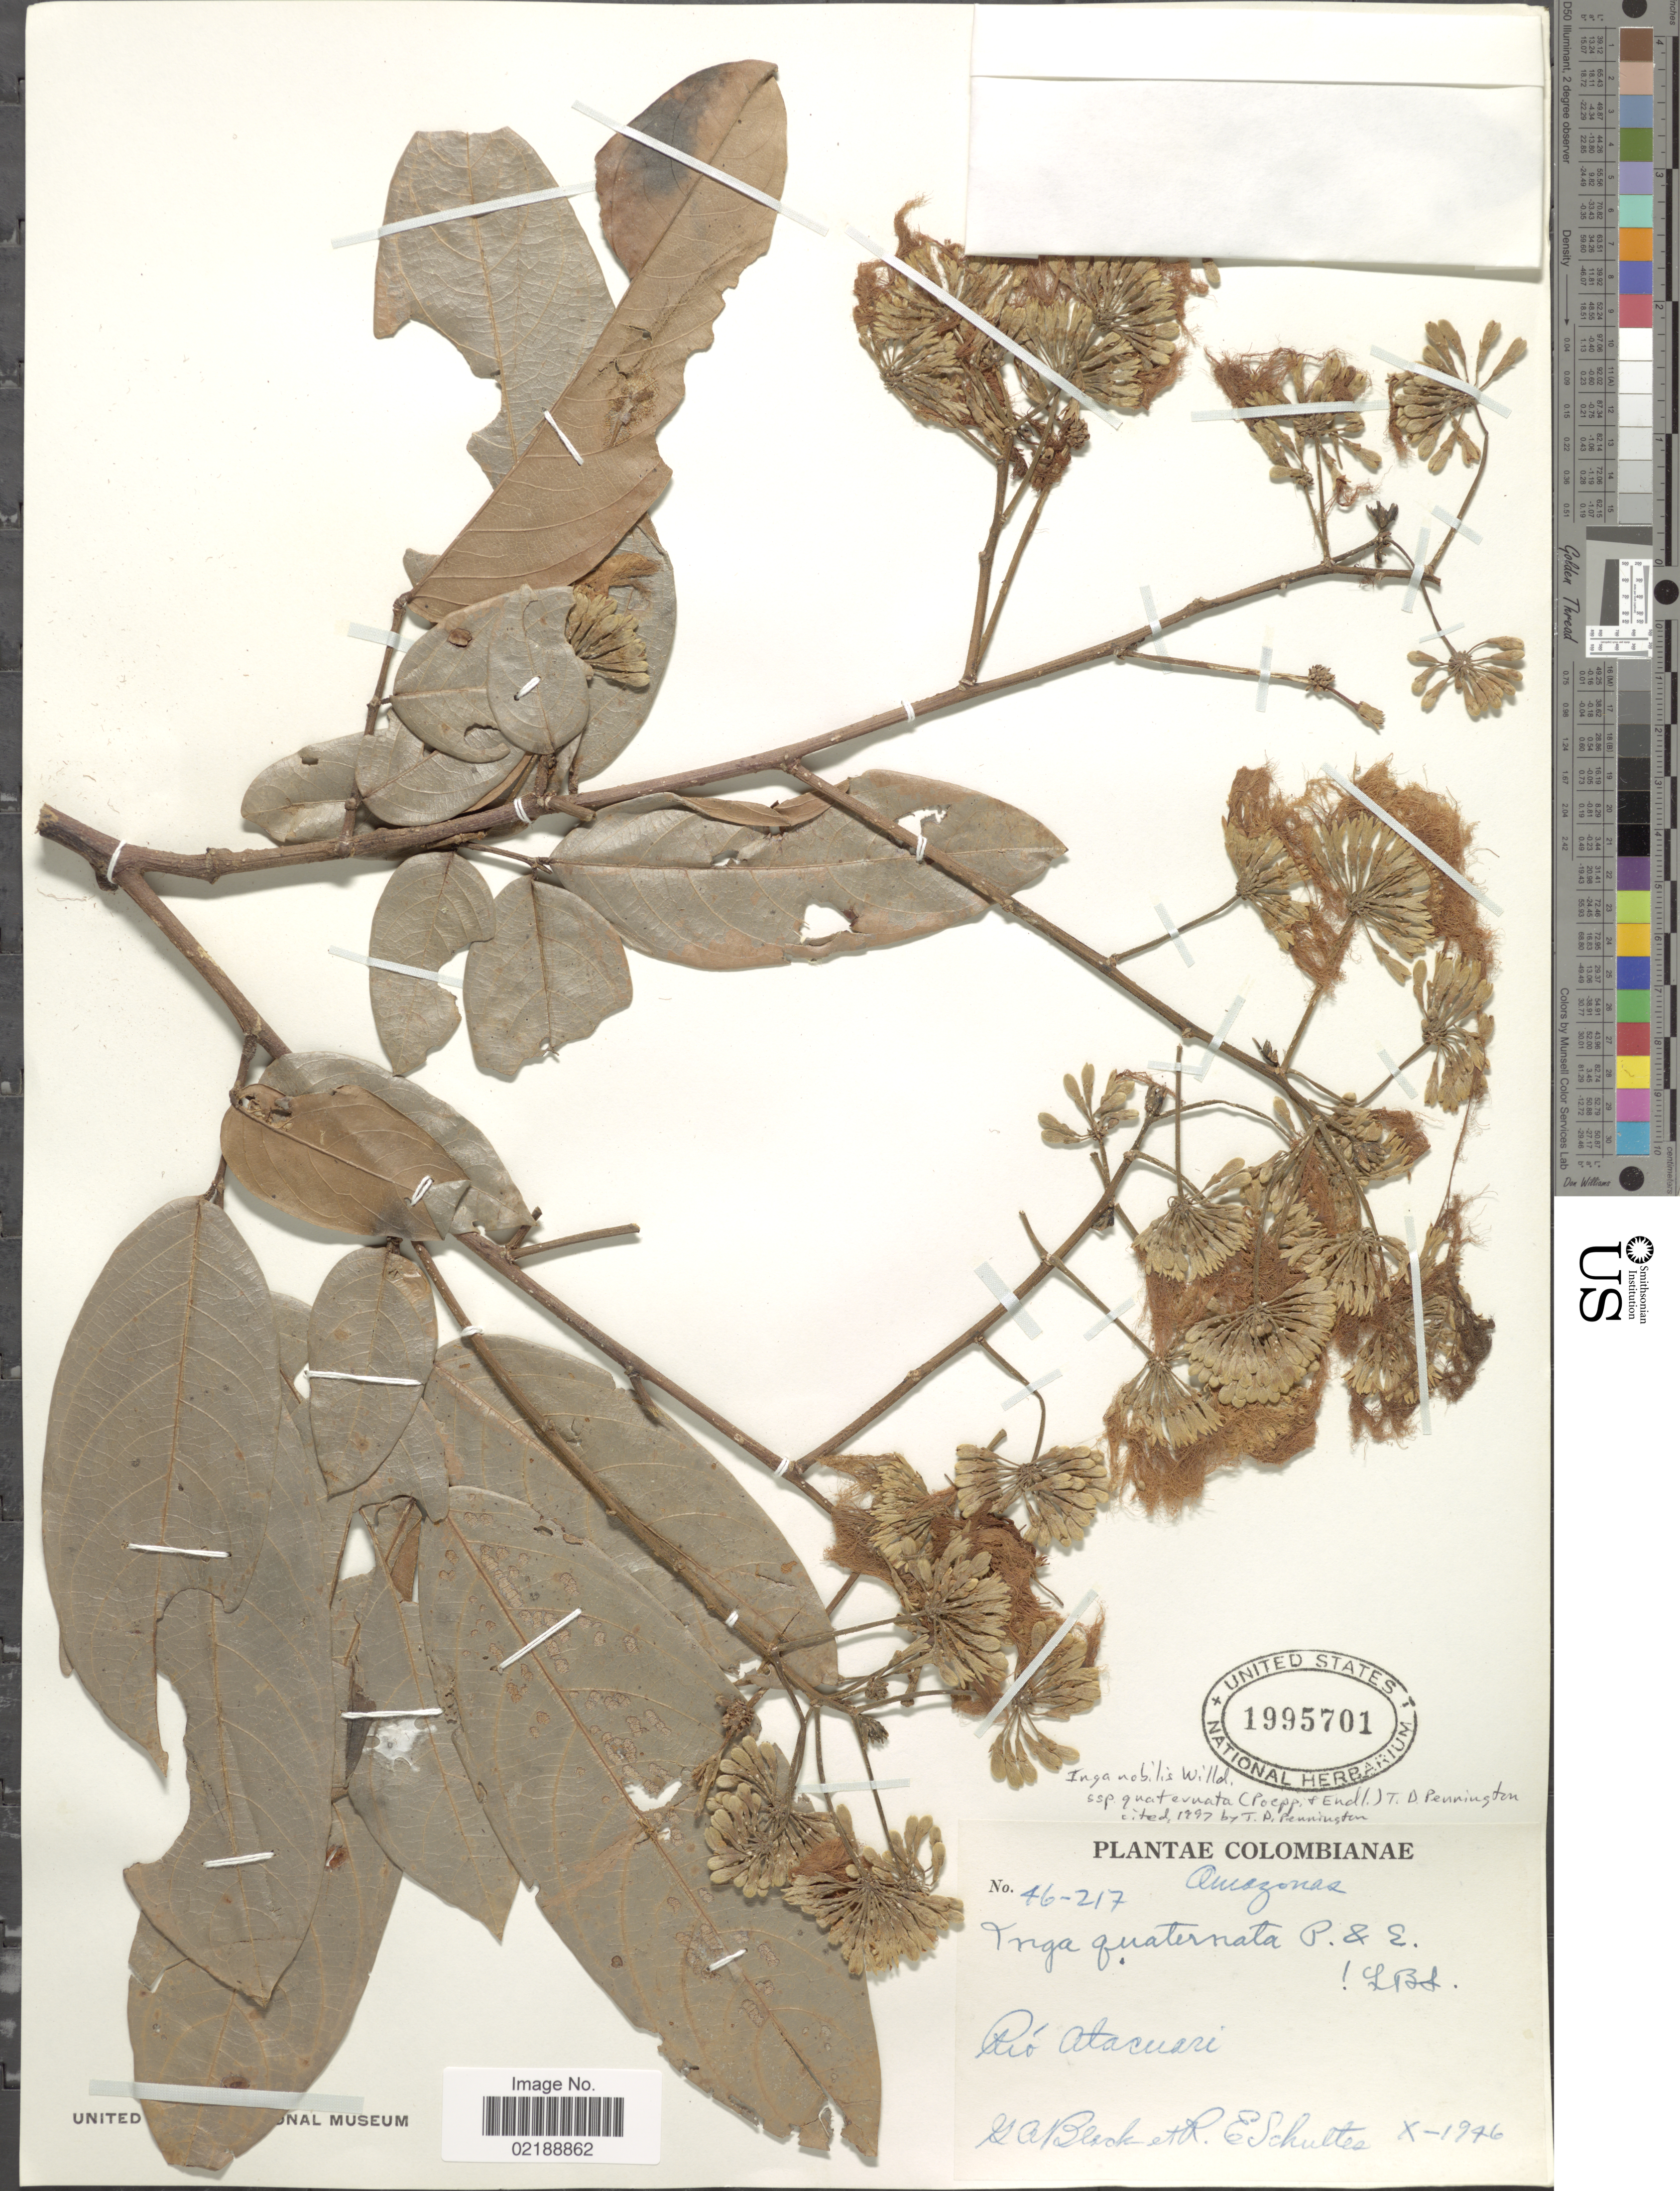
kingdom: Plantae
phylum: Tracheophyta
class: Magnoliopsida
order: Fabales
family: Fabaceae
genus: Inga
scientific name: Inga nobilis subsp. quaternata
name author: (Poepp. & Endl.) T.D. Penn.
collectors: G. A. Black & R. E. Schultes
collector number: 46-217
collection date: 1946-10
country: Colombia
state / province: Amazônas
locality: Río Atacuari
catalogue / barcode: US 1995701